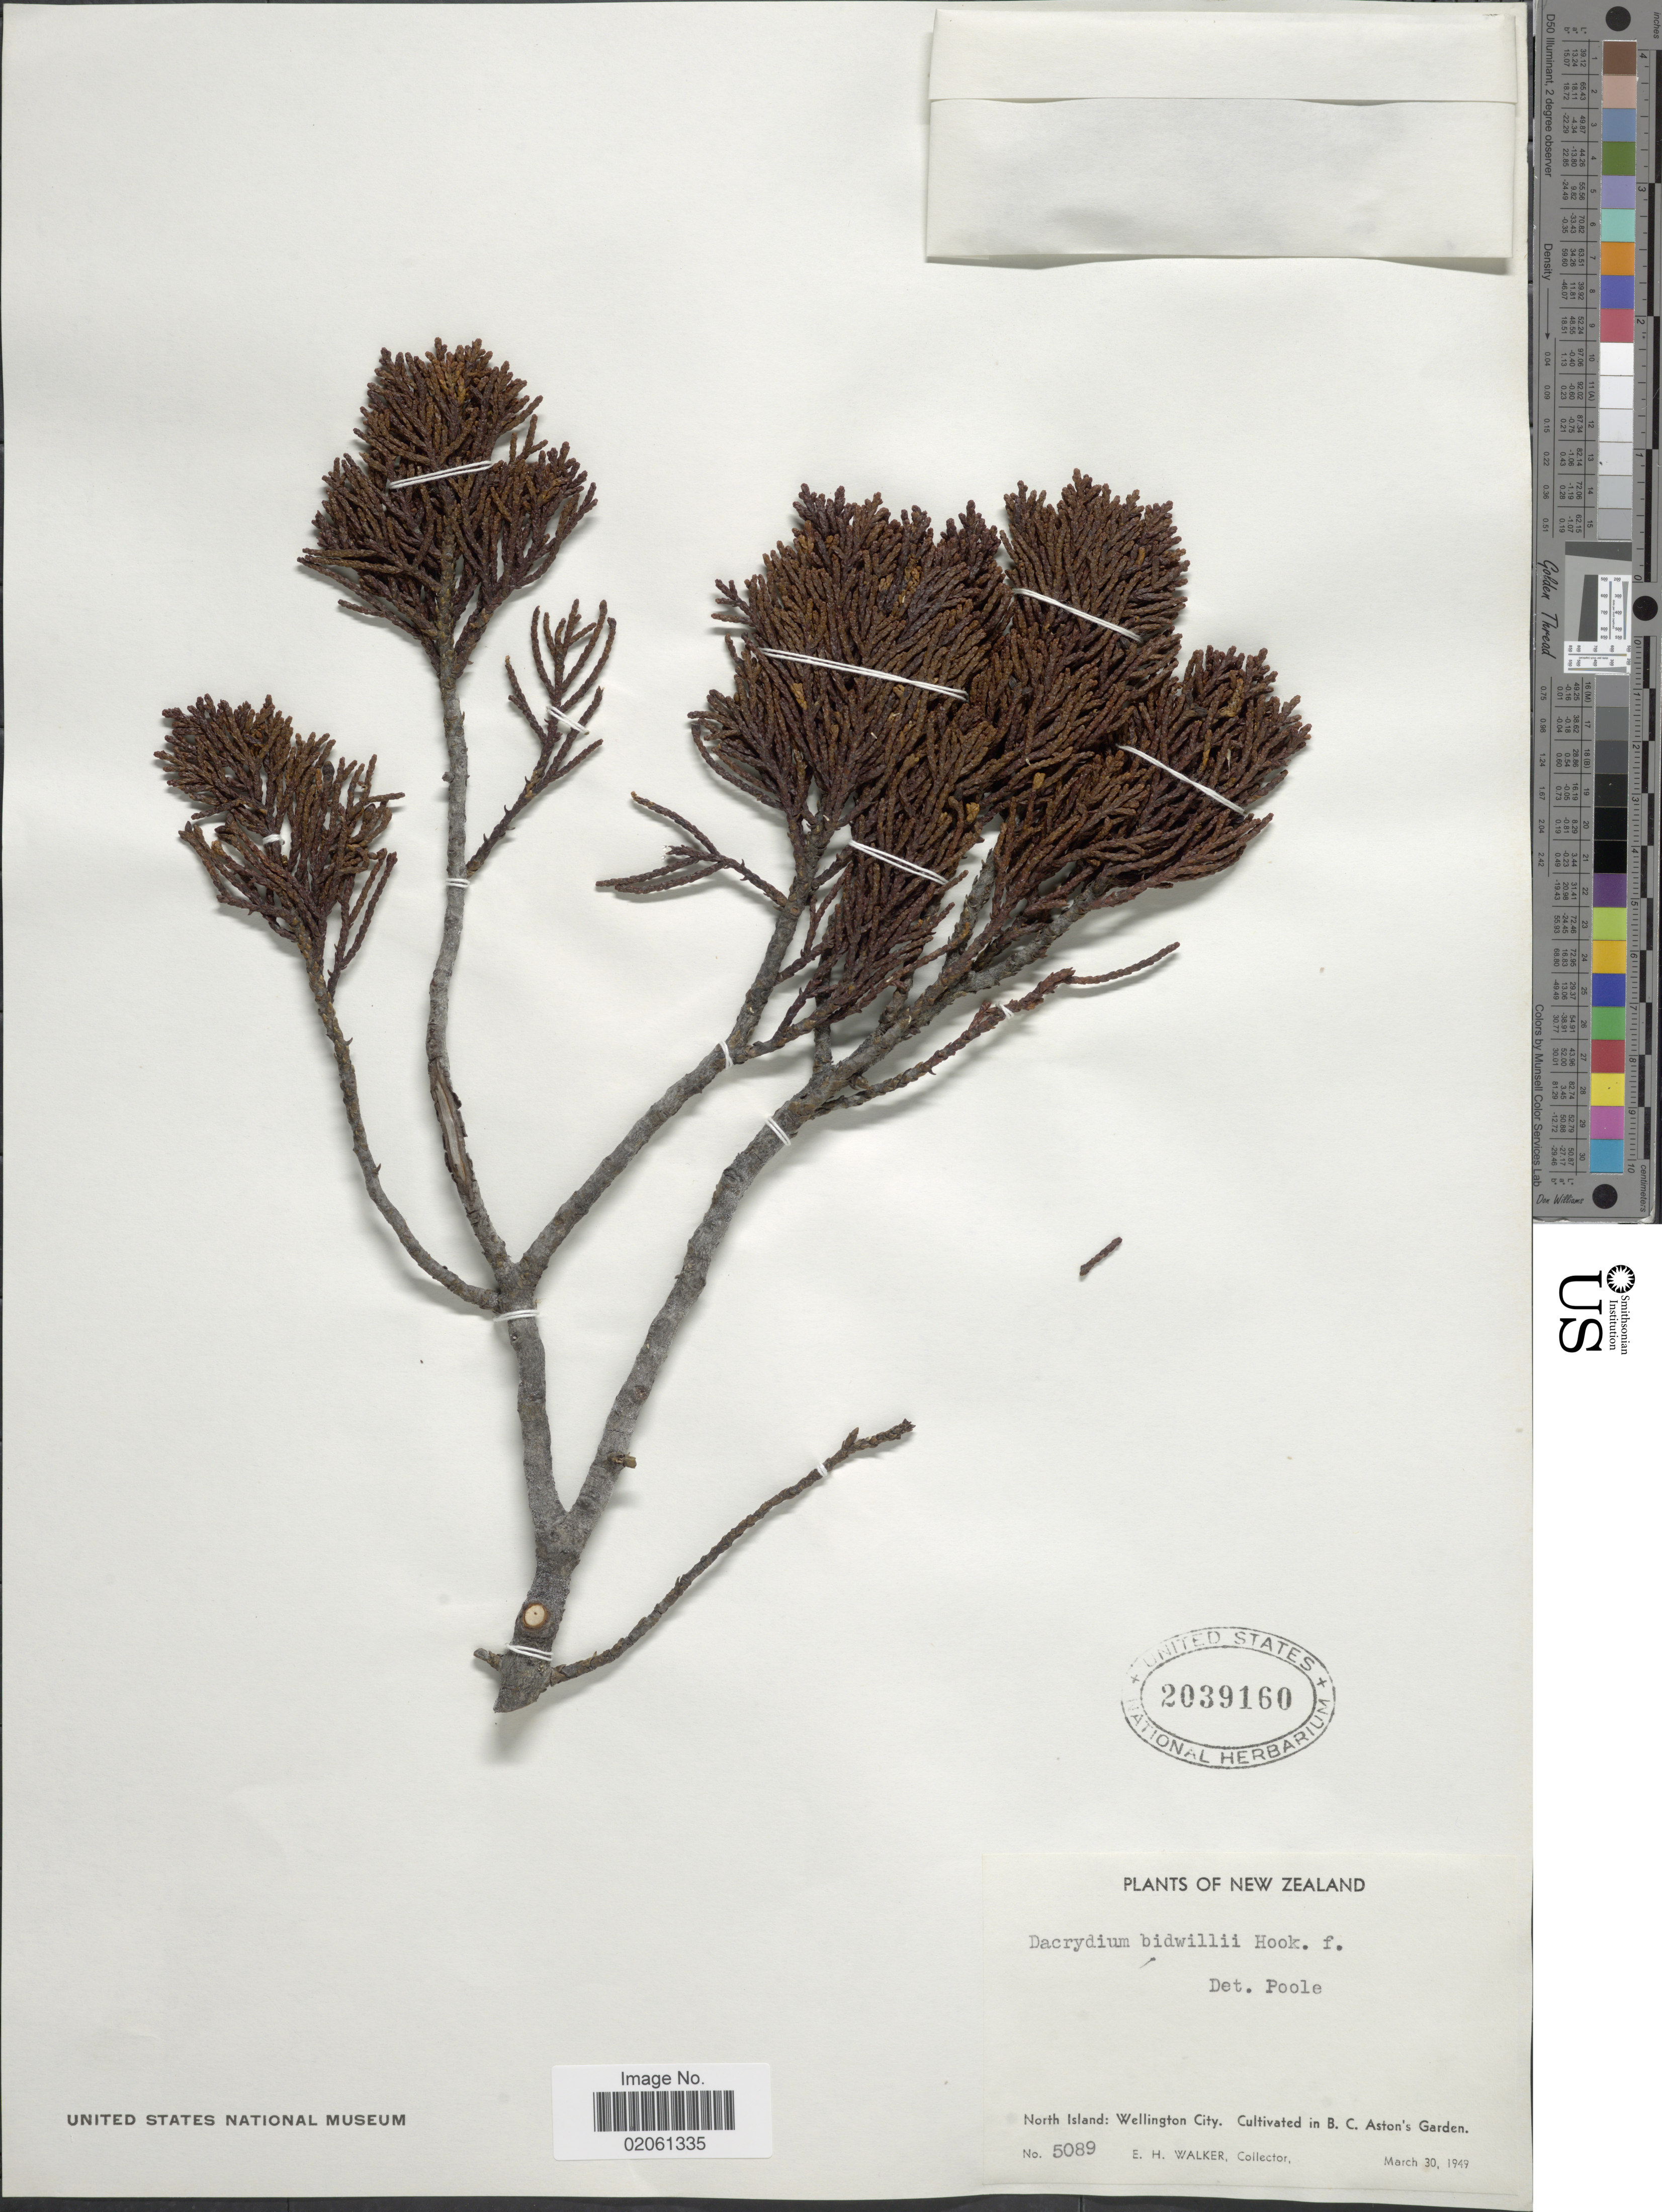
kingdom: Plantae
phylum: Tracheophyta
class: Pinopsida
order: Pinales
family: Podocarpaceae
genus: Dacrydium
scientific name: Dacrydium bidwillii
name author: Hook. f. ex Kirk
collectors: E. H. Walker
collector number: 5089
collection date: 1949-03-30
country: New Zealand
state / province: Wellington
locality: North Island: Wellington City. B. C. Aston's Garden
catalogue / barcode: US 2039160